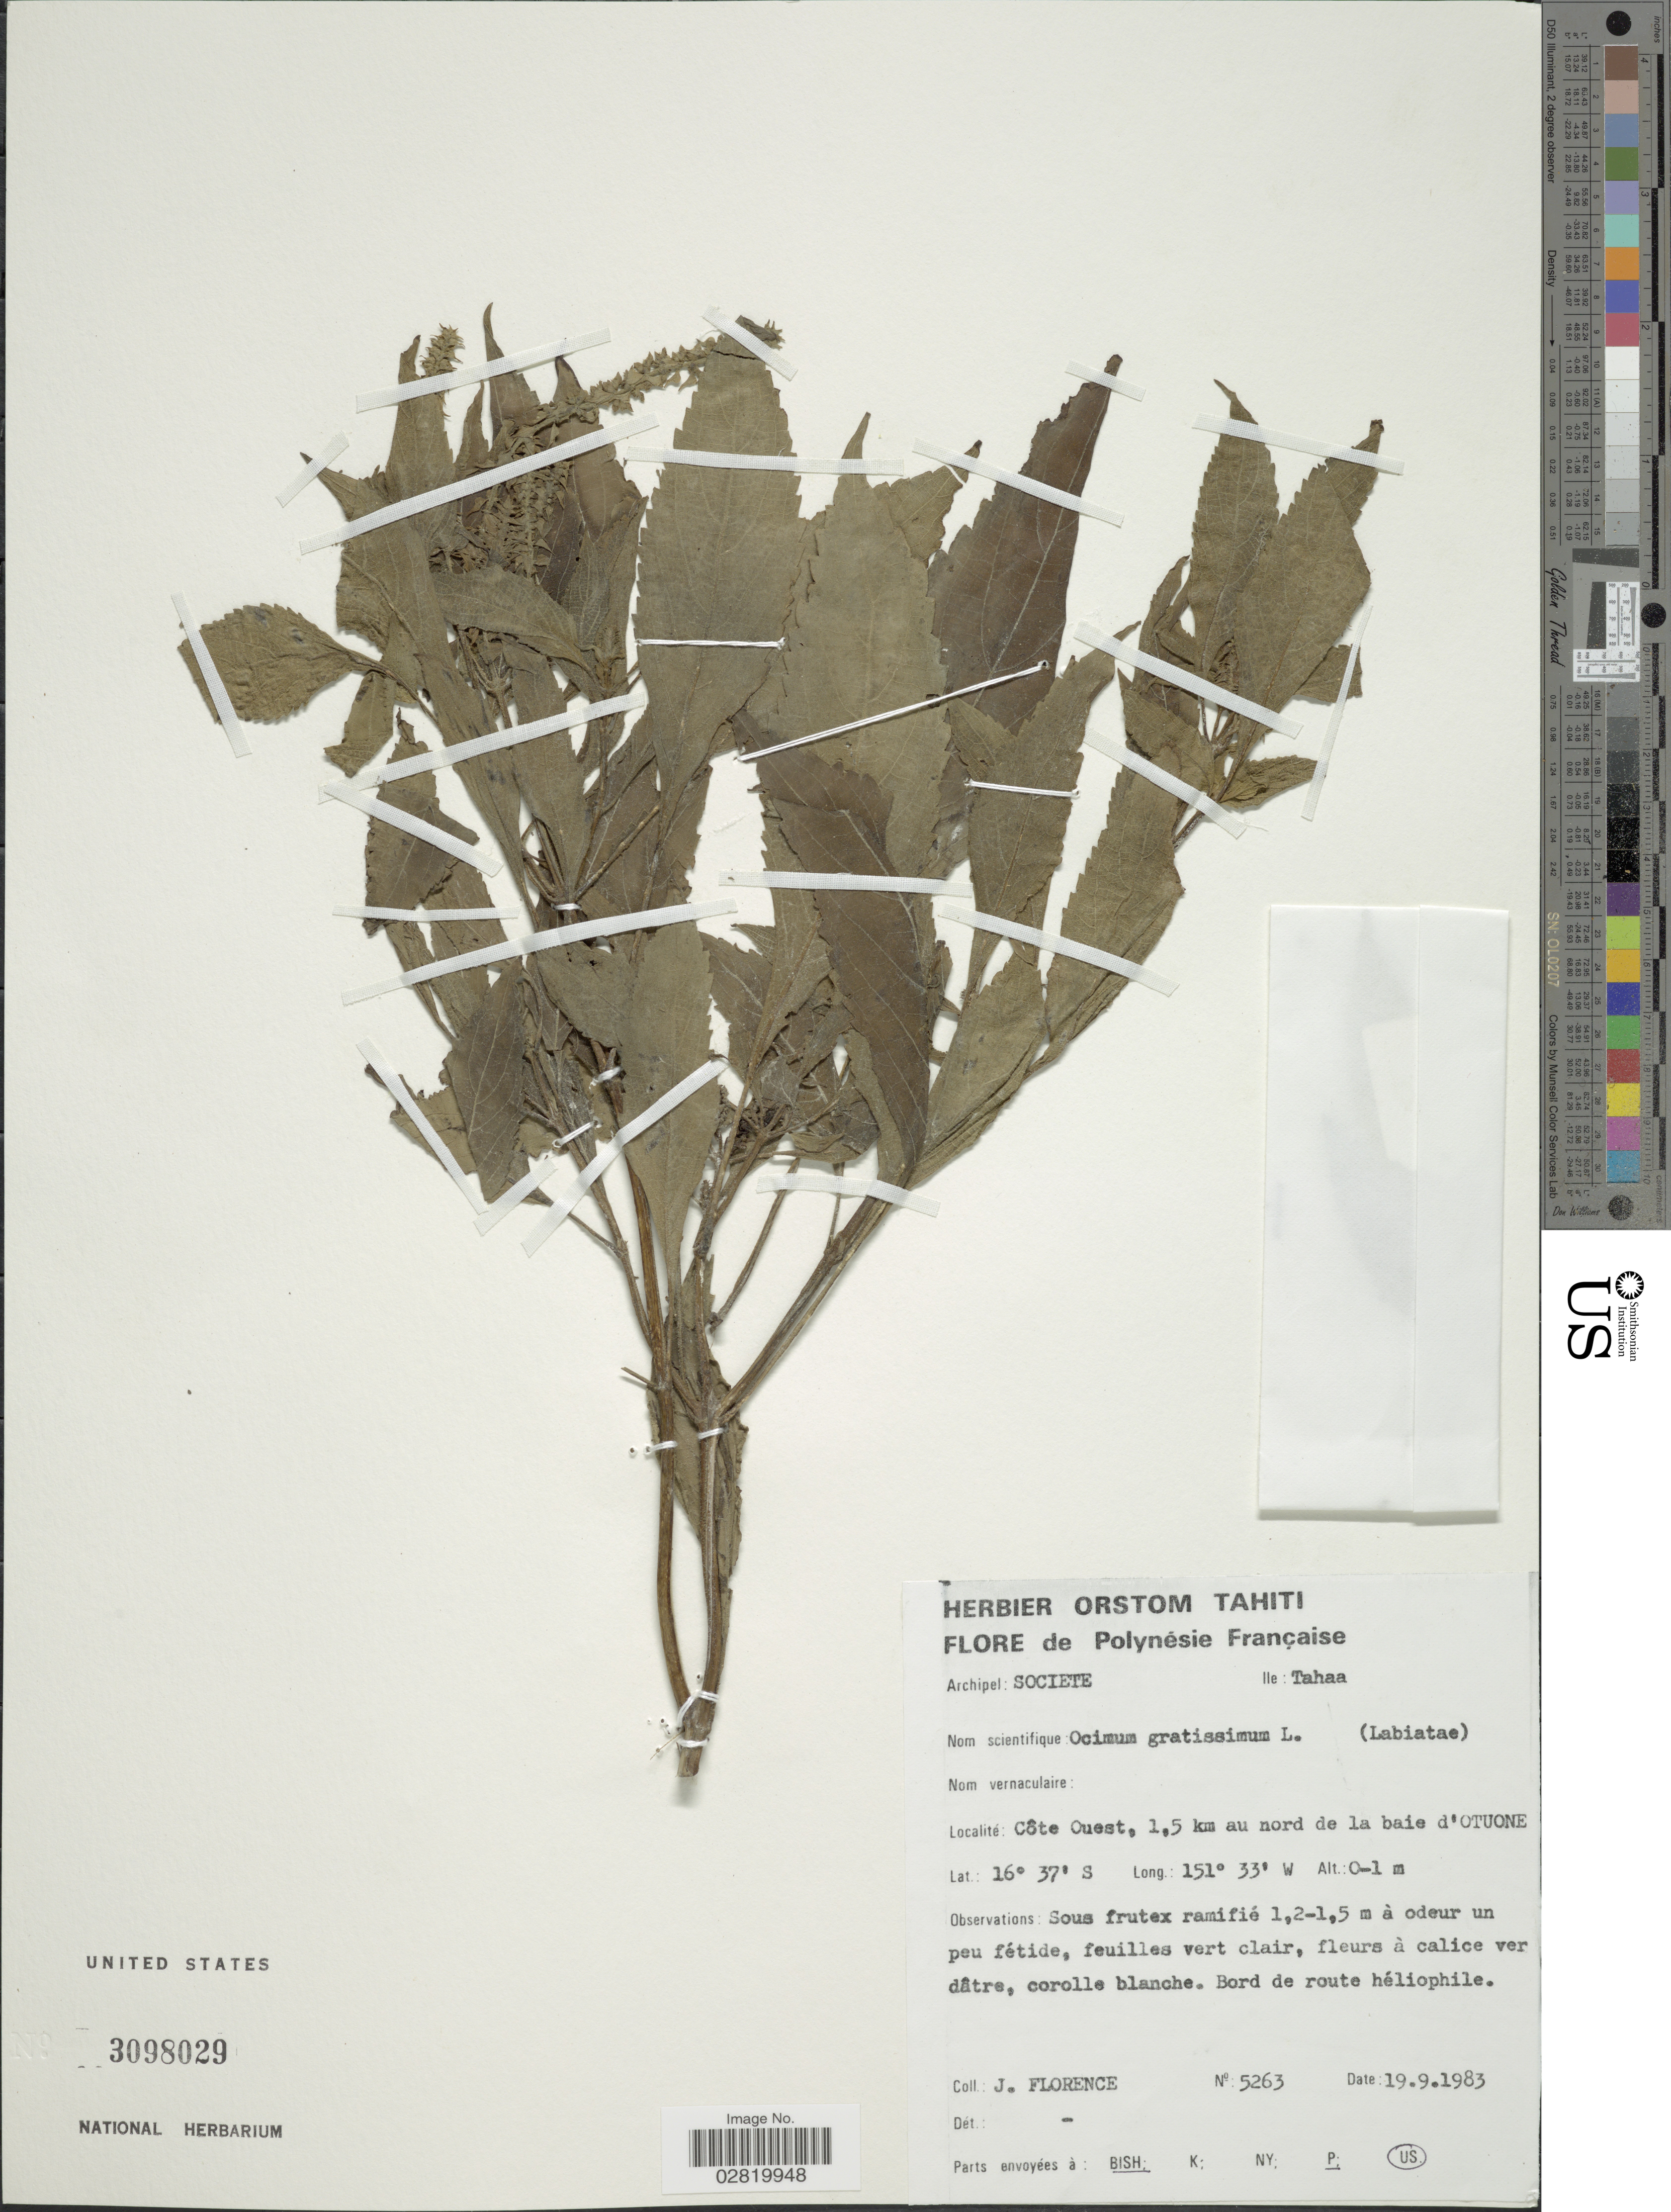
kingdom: Plantae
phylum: Tracheophyta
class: Magnoliopsida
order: Lamiales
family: Lamiaceae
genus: Ocimum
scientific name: Ocimum gratissimum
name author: L.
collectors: J. Florence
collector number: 5263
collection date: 1983-09-19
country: French Polynesia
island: Tahaa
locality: Polynésie Française, Archipel: Societe, Ile: Tahaa, Côte Ouest, 1.5 km au nord de la baie d'Otuone.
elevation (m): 0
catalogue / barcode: US 3098029